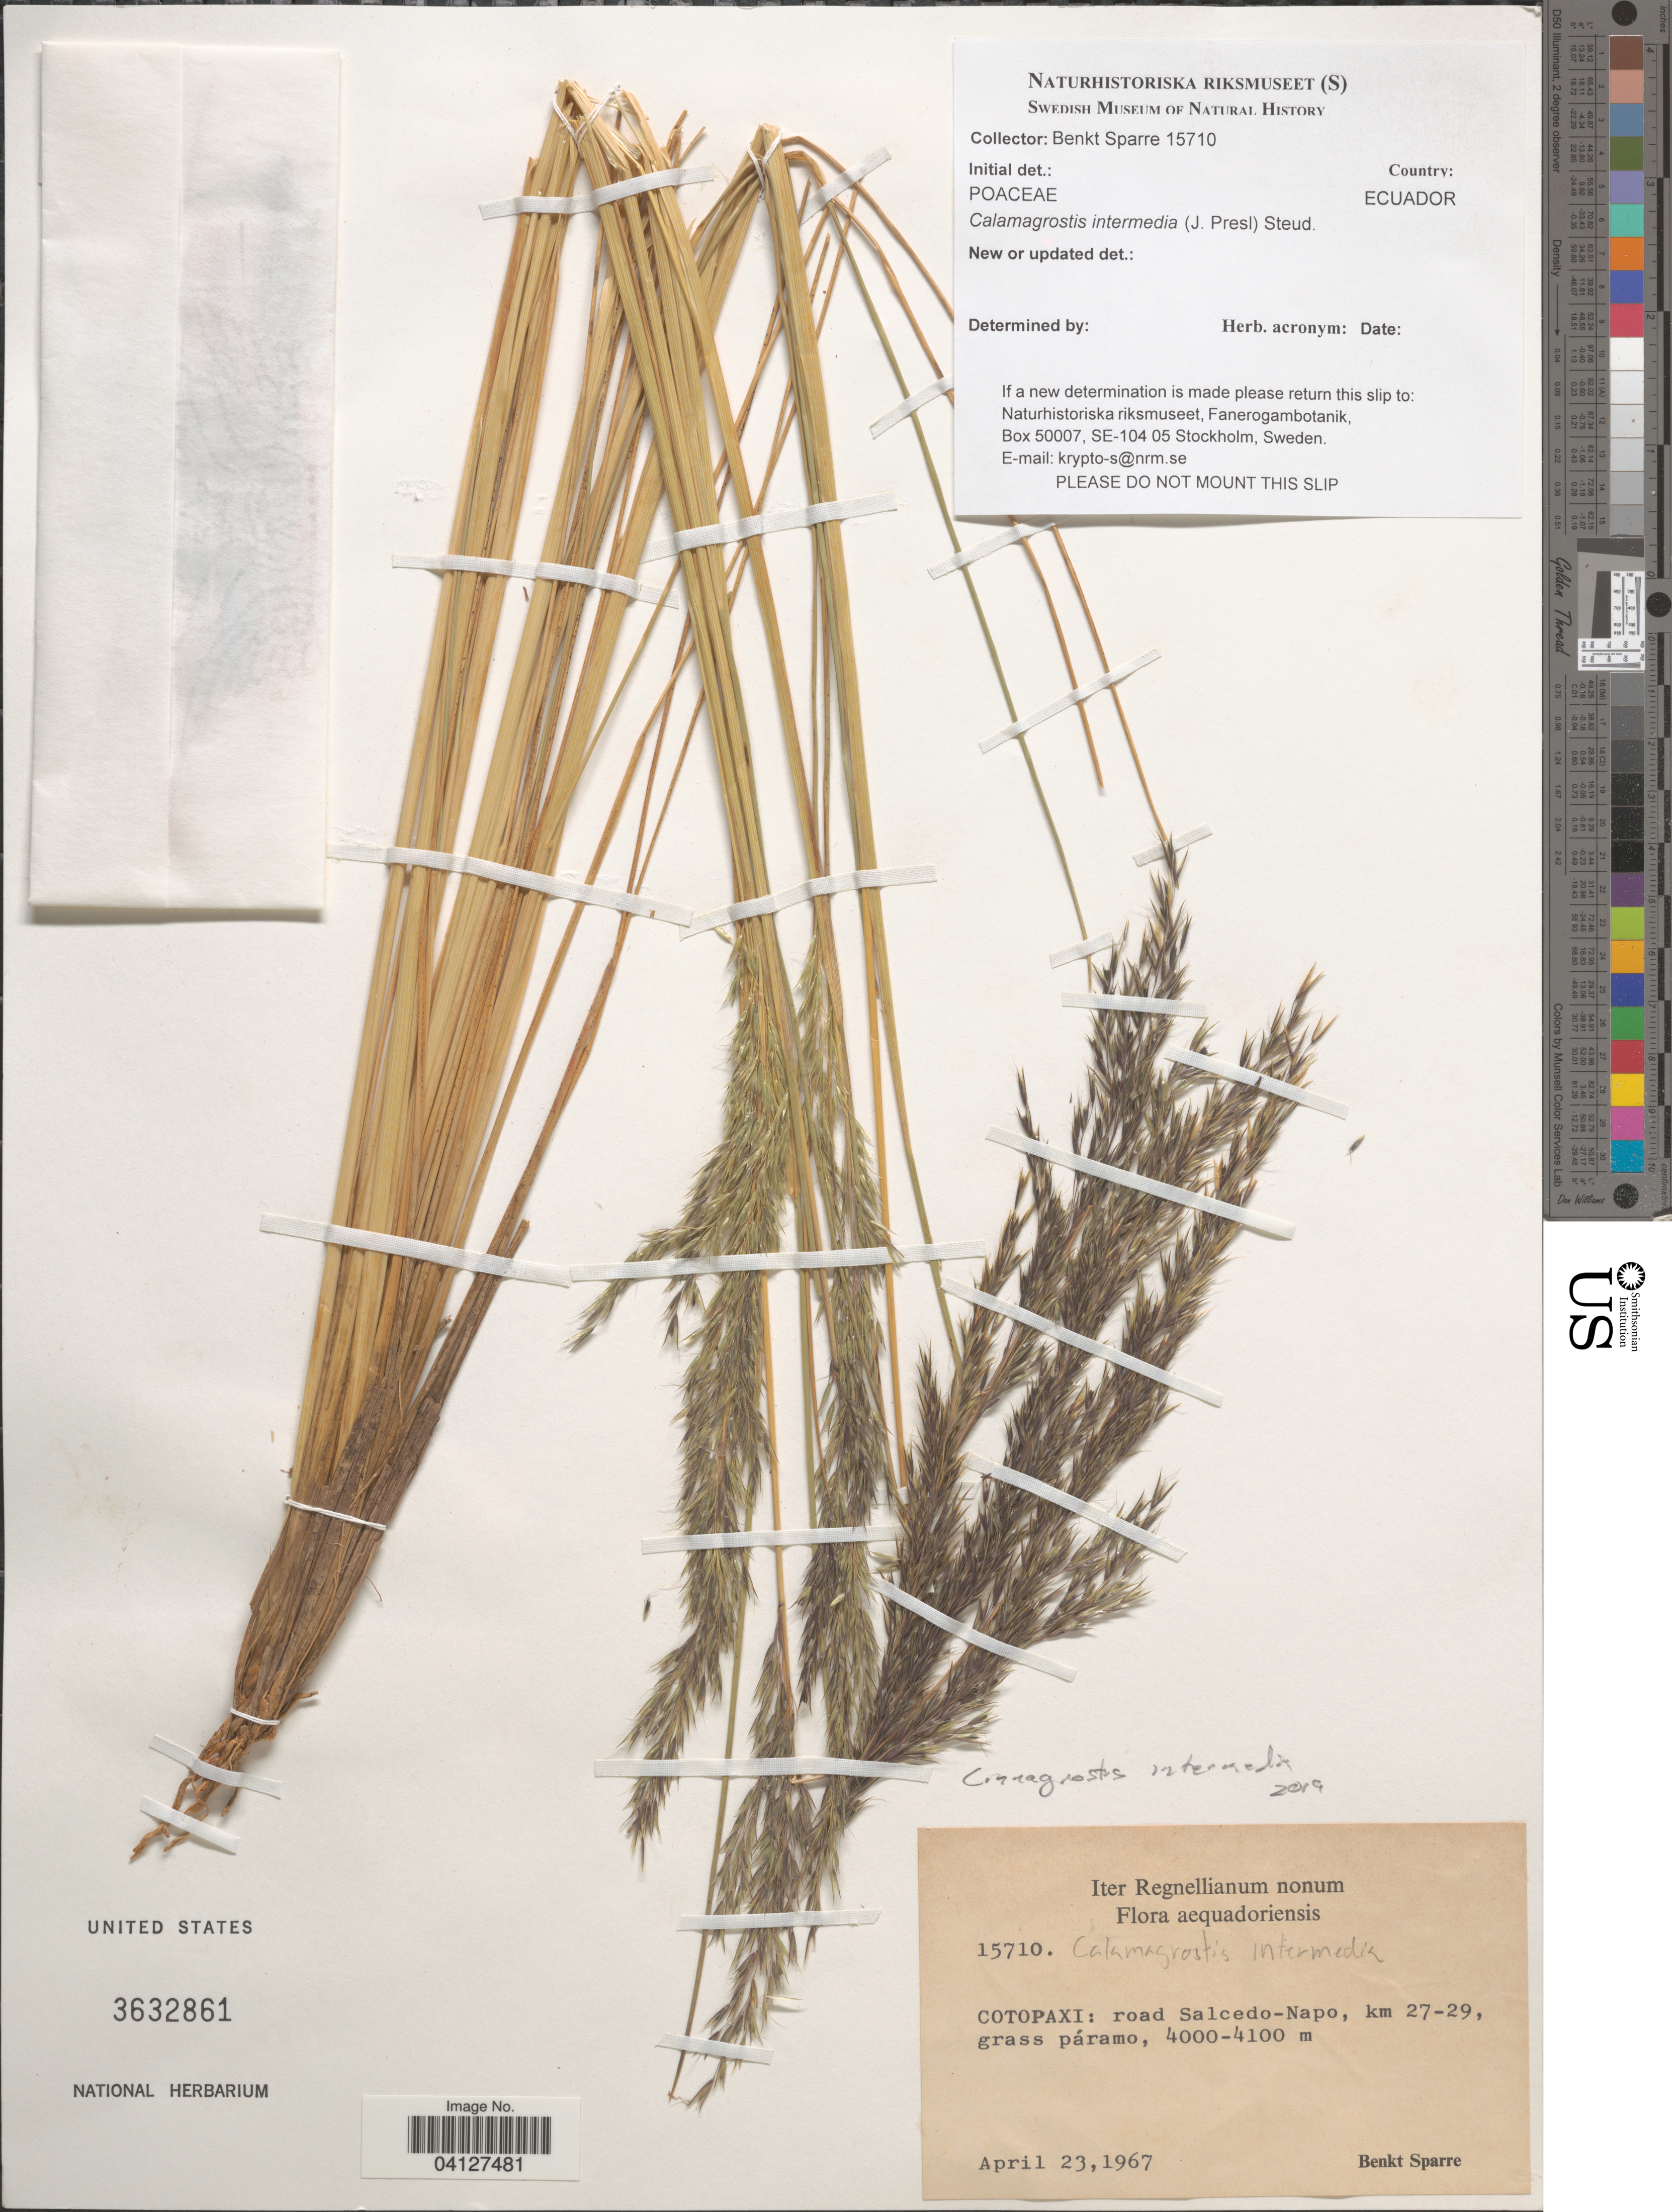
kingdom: Plantae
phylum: Tracheophyta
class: Liliopsida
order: Poales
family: Poaceae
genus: Calamagrostis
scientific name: Calamagrostis intermedia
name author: (J. Presl) Steud.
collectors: B. Sparre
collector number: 15710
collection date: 1967-04-23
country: Ecuador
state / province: Cotopaxi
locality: Aequadoriensis. Road Salcedo-Napo, km 27-29.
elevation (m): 4000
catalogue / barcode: US 3632861